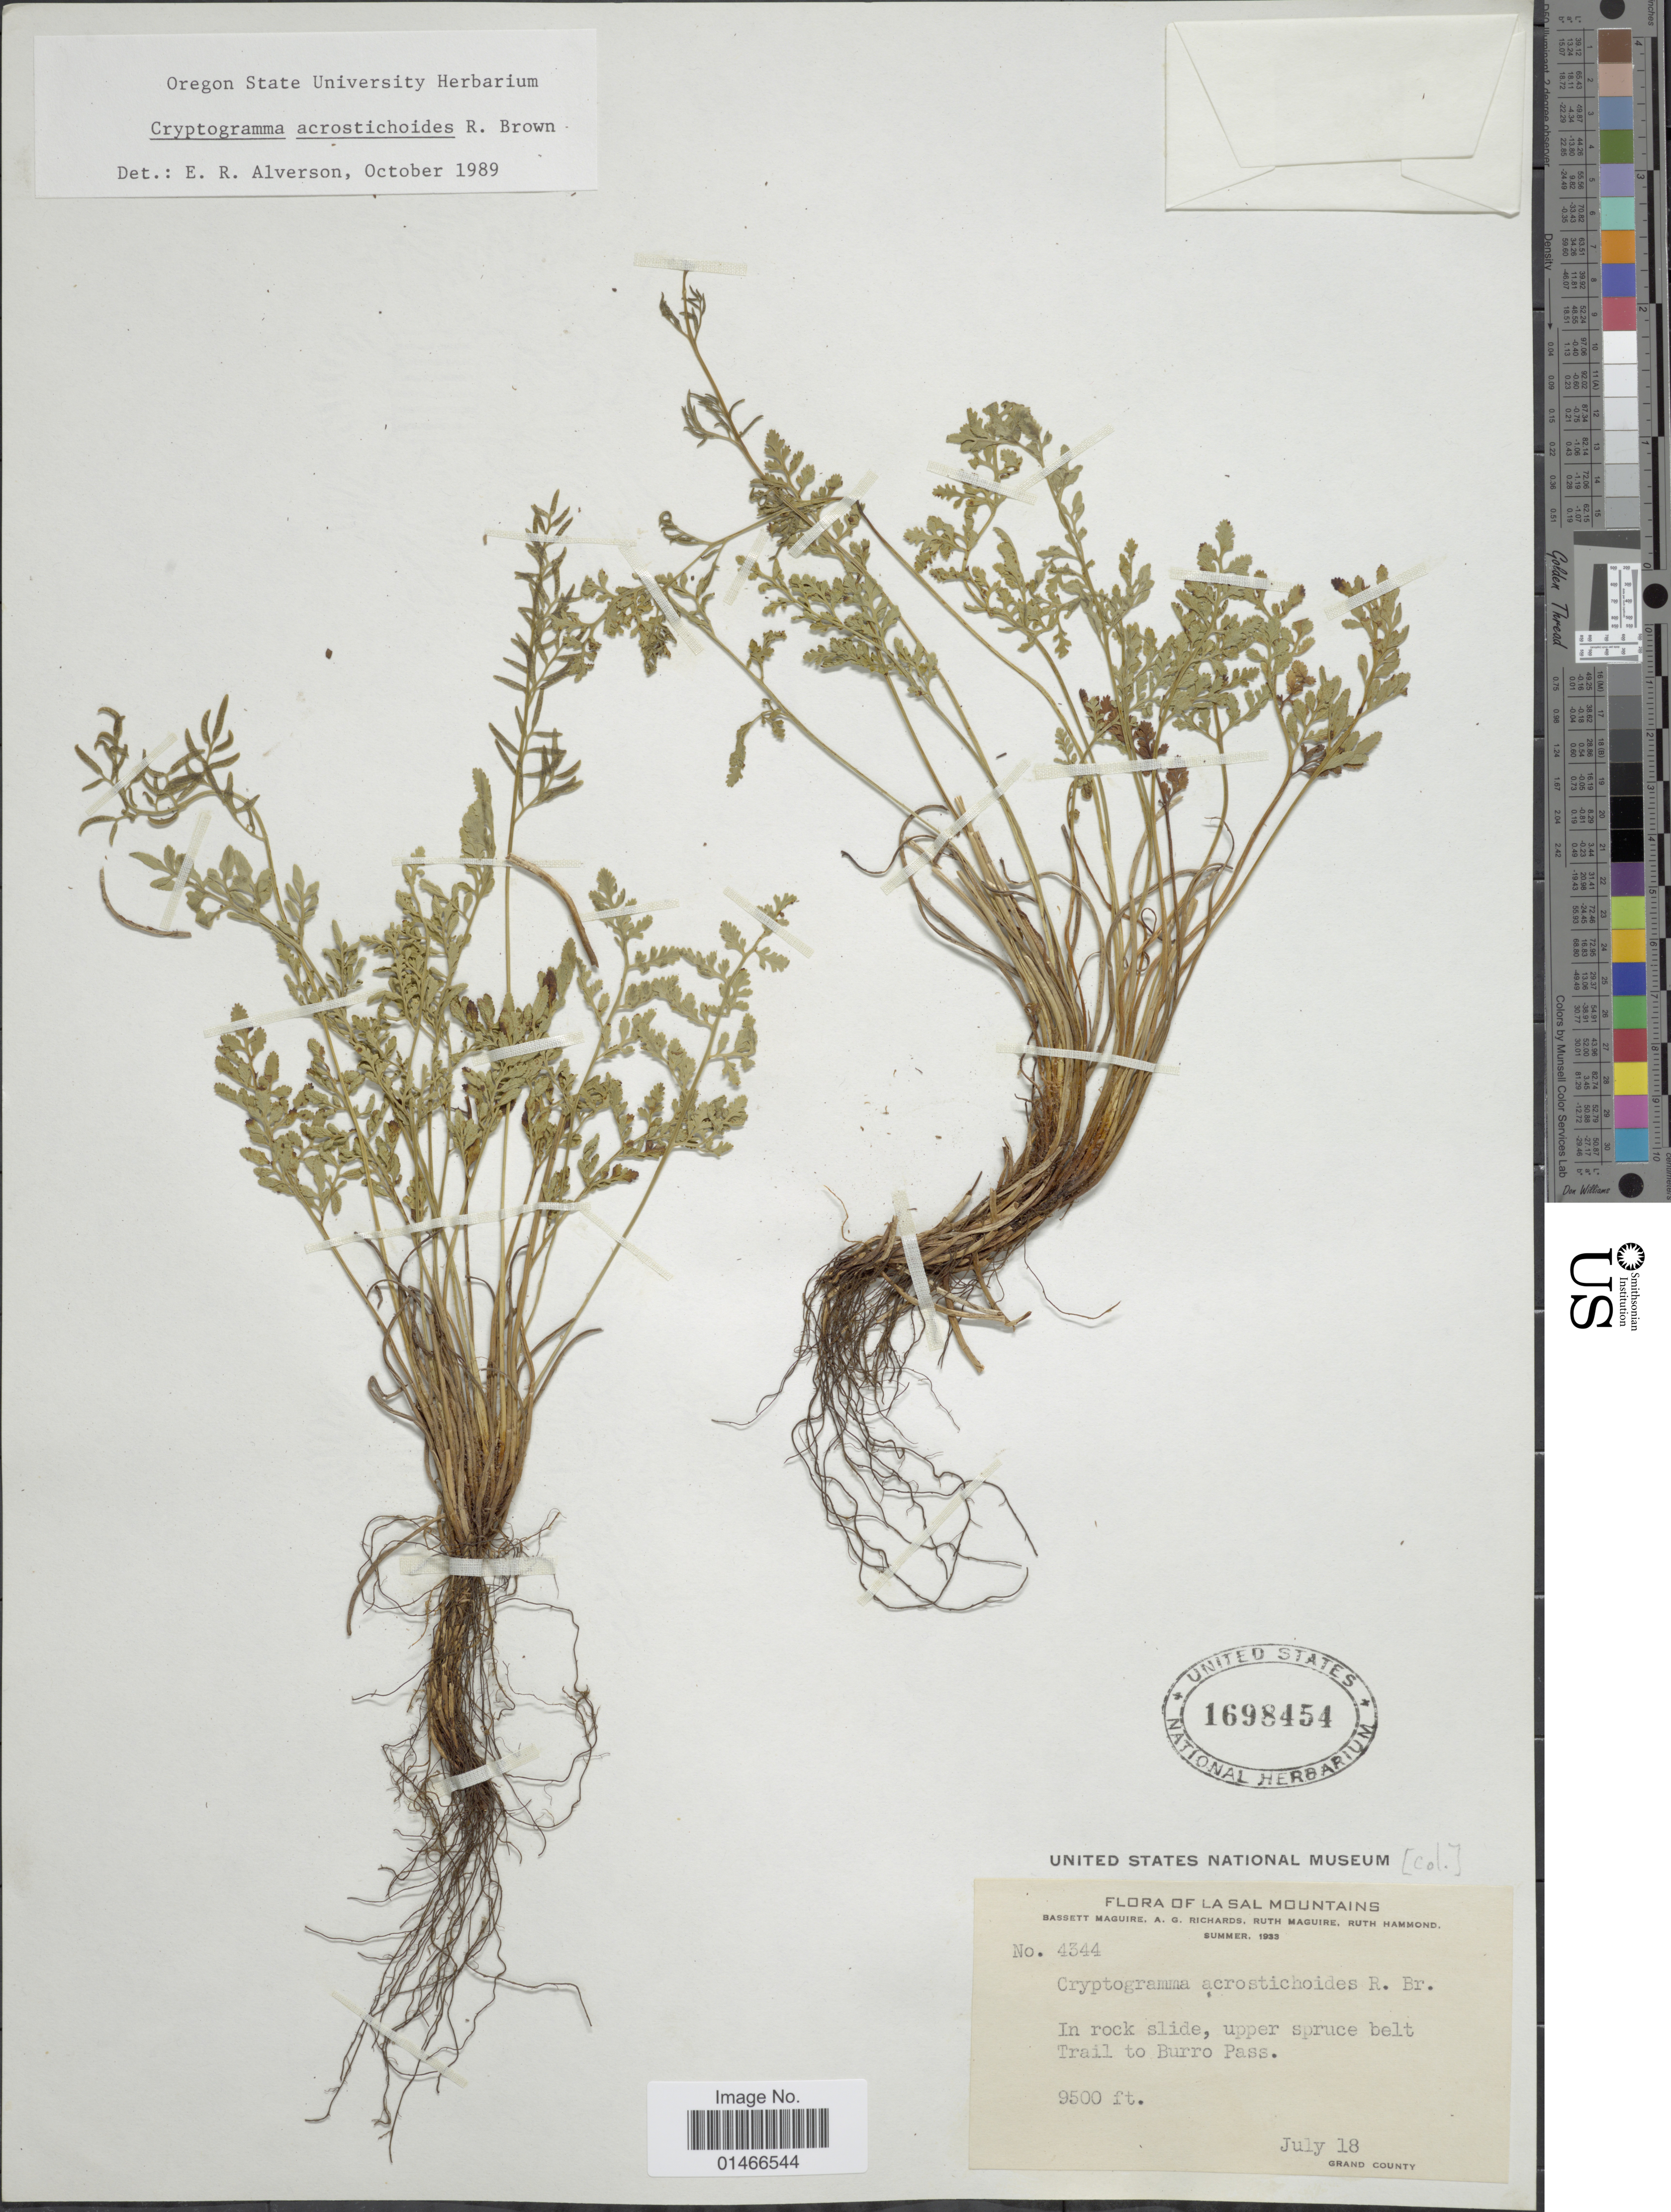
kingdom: Plantae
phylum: Tracheophyta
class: Polypodiopsida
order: Polypodiales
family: Pteridaceae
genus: Cryptogramma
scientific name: Cryptogramma acrostichoides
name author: R. Br.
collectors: B. Maguire, A. Richards, R. R. Maguire & R. Hammond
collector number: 4344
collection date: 1933-07-18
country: United States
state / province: Colorado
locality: La Sal Mountains. In rock slide, upper spruce belt. Trail to Burro Pass. Grand County.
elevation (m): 2896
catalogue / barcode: US 1698454